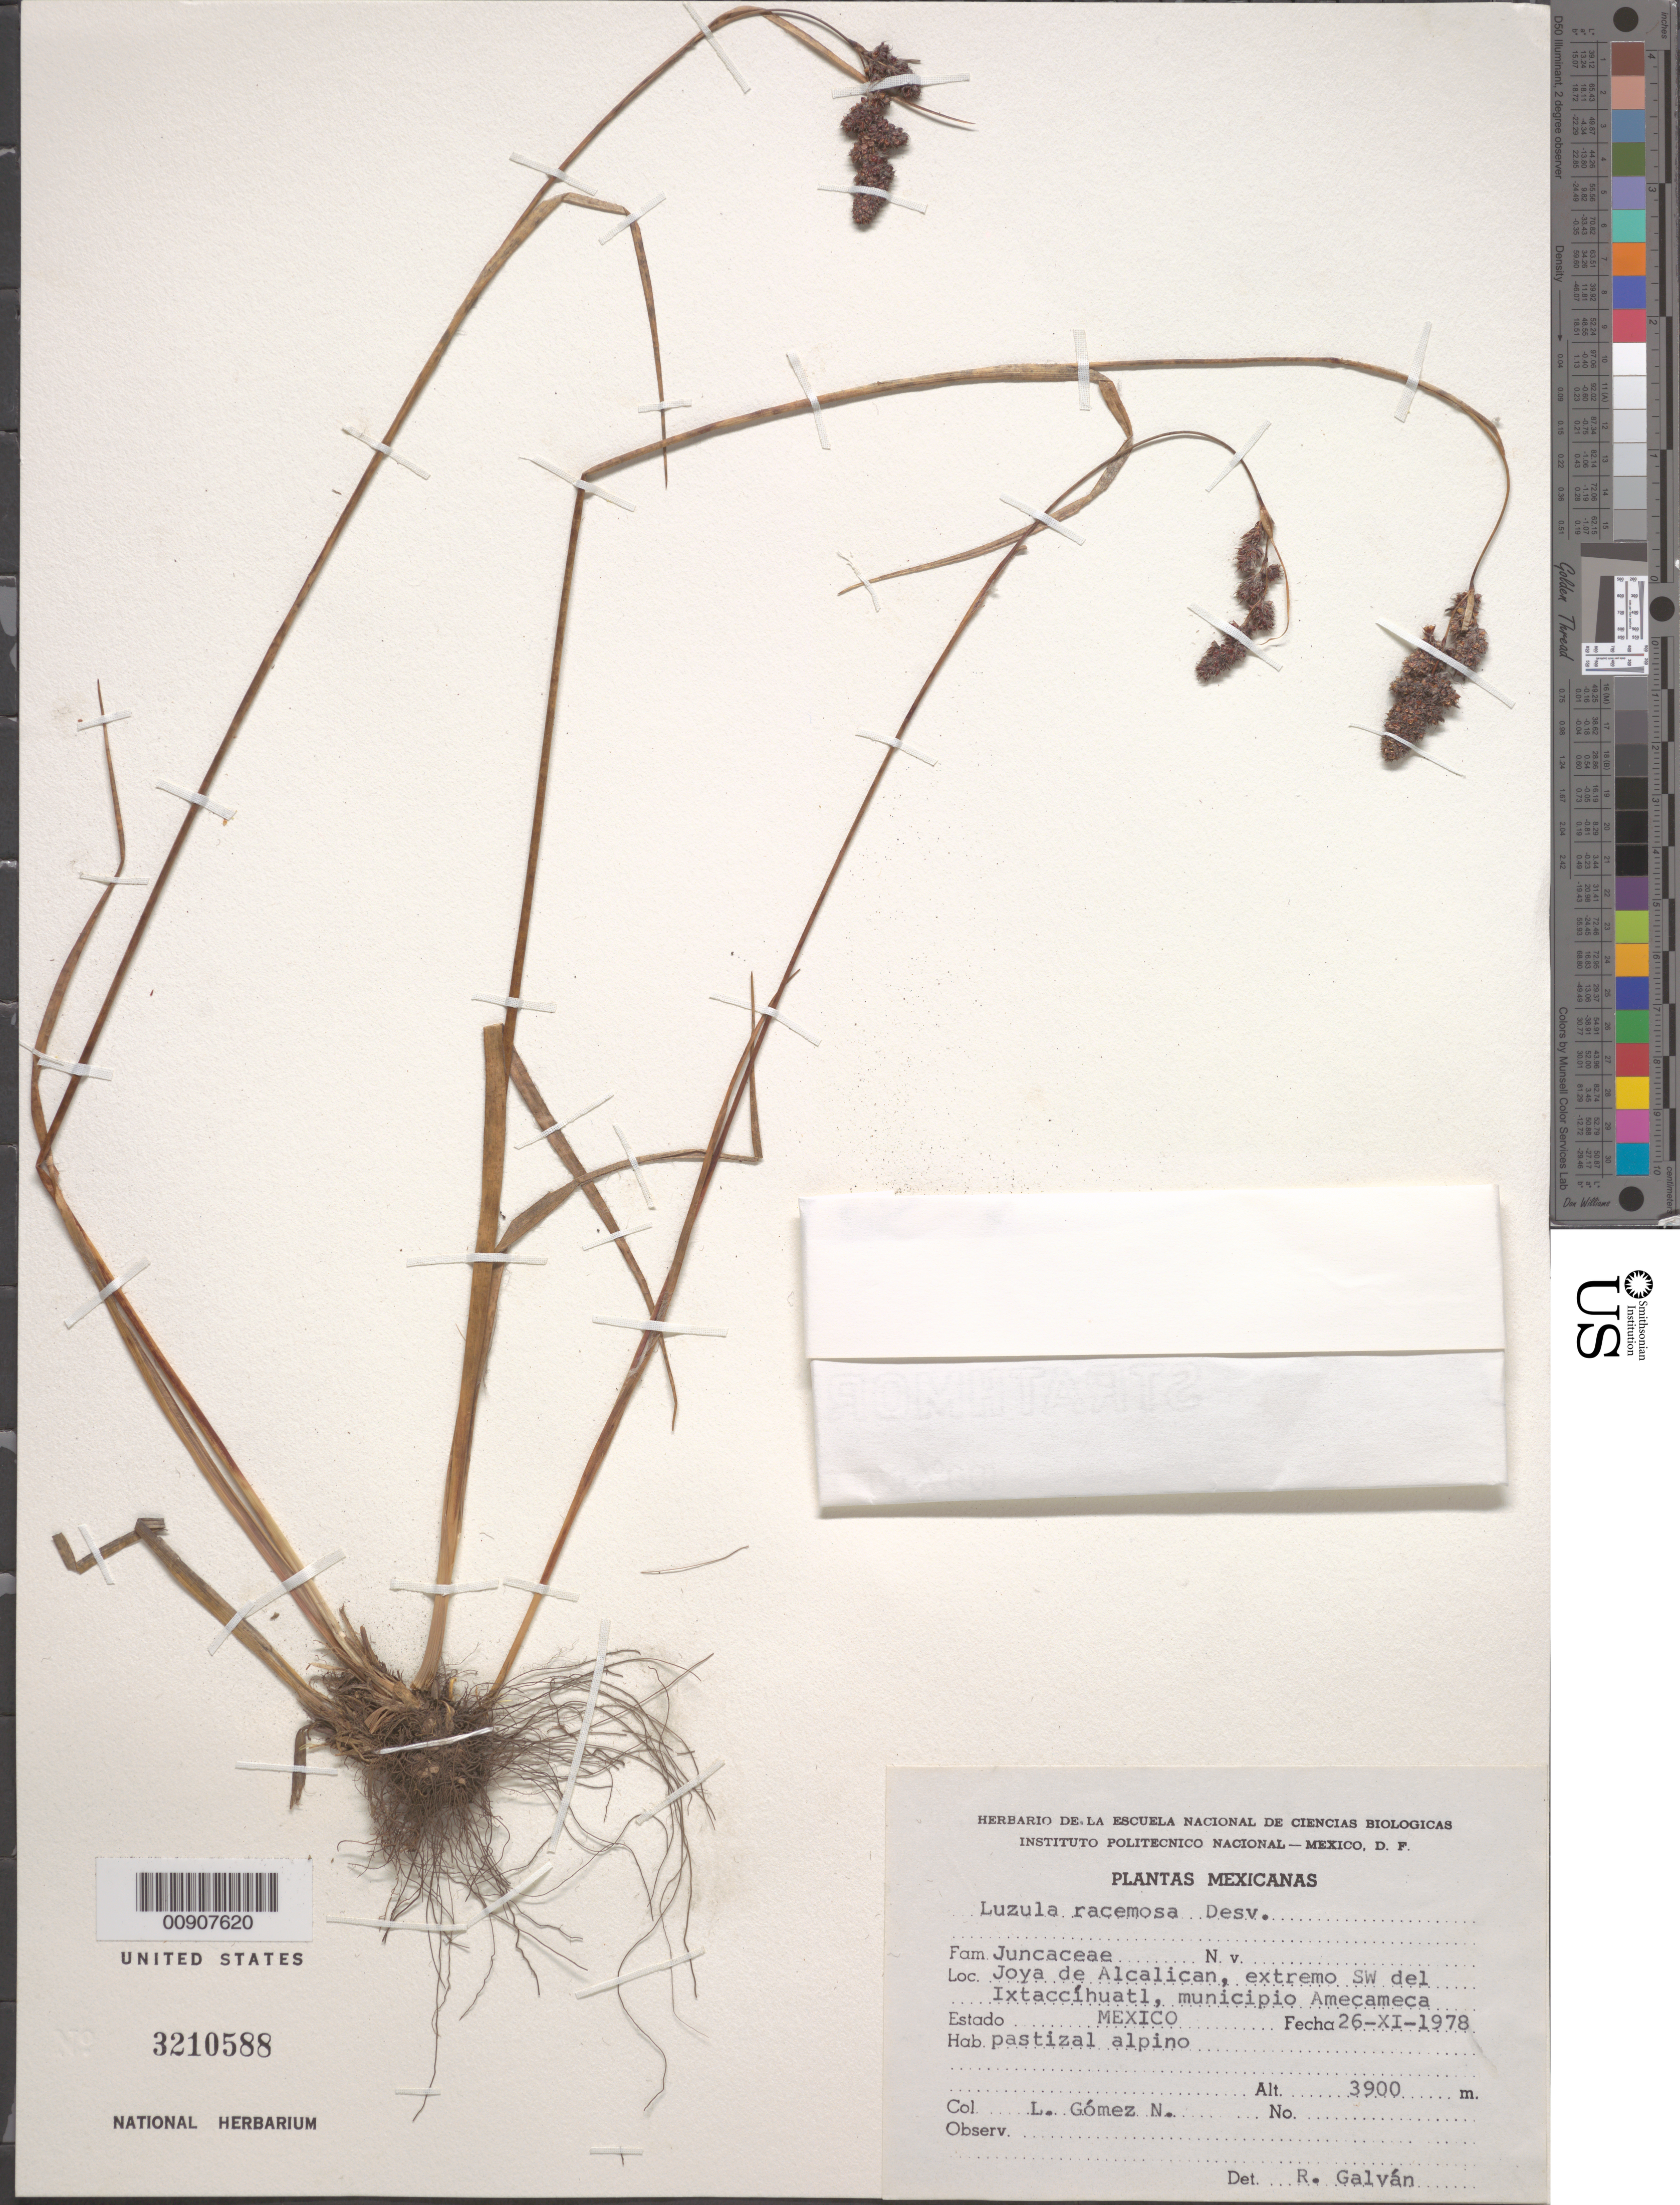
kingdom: Plantae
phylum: Tracheophyta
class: Liliopsida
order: Poales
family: Juncaceae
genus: Luzula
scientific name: Luzula racemosa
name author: Desv.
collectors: L. Gomez-N.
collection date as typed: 26 Nov 1978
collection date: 1978-11-26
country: México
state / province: México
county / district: Amecameca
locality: Joya de Alcalican, extremo SW del Ixtaccíhuatl, municipio Amecameca, Estado México.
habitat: Pastizal alpino.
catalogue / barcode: US 3210588